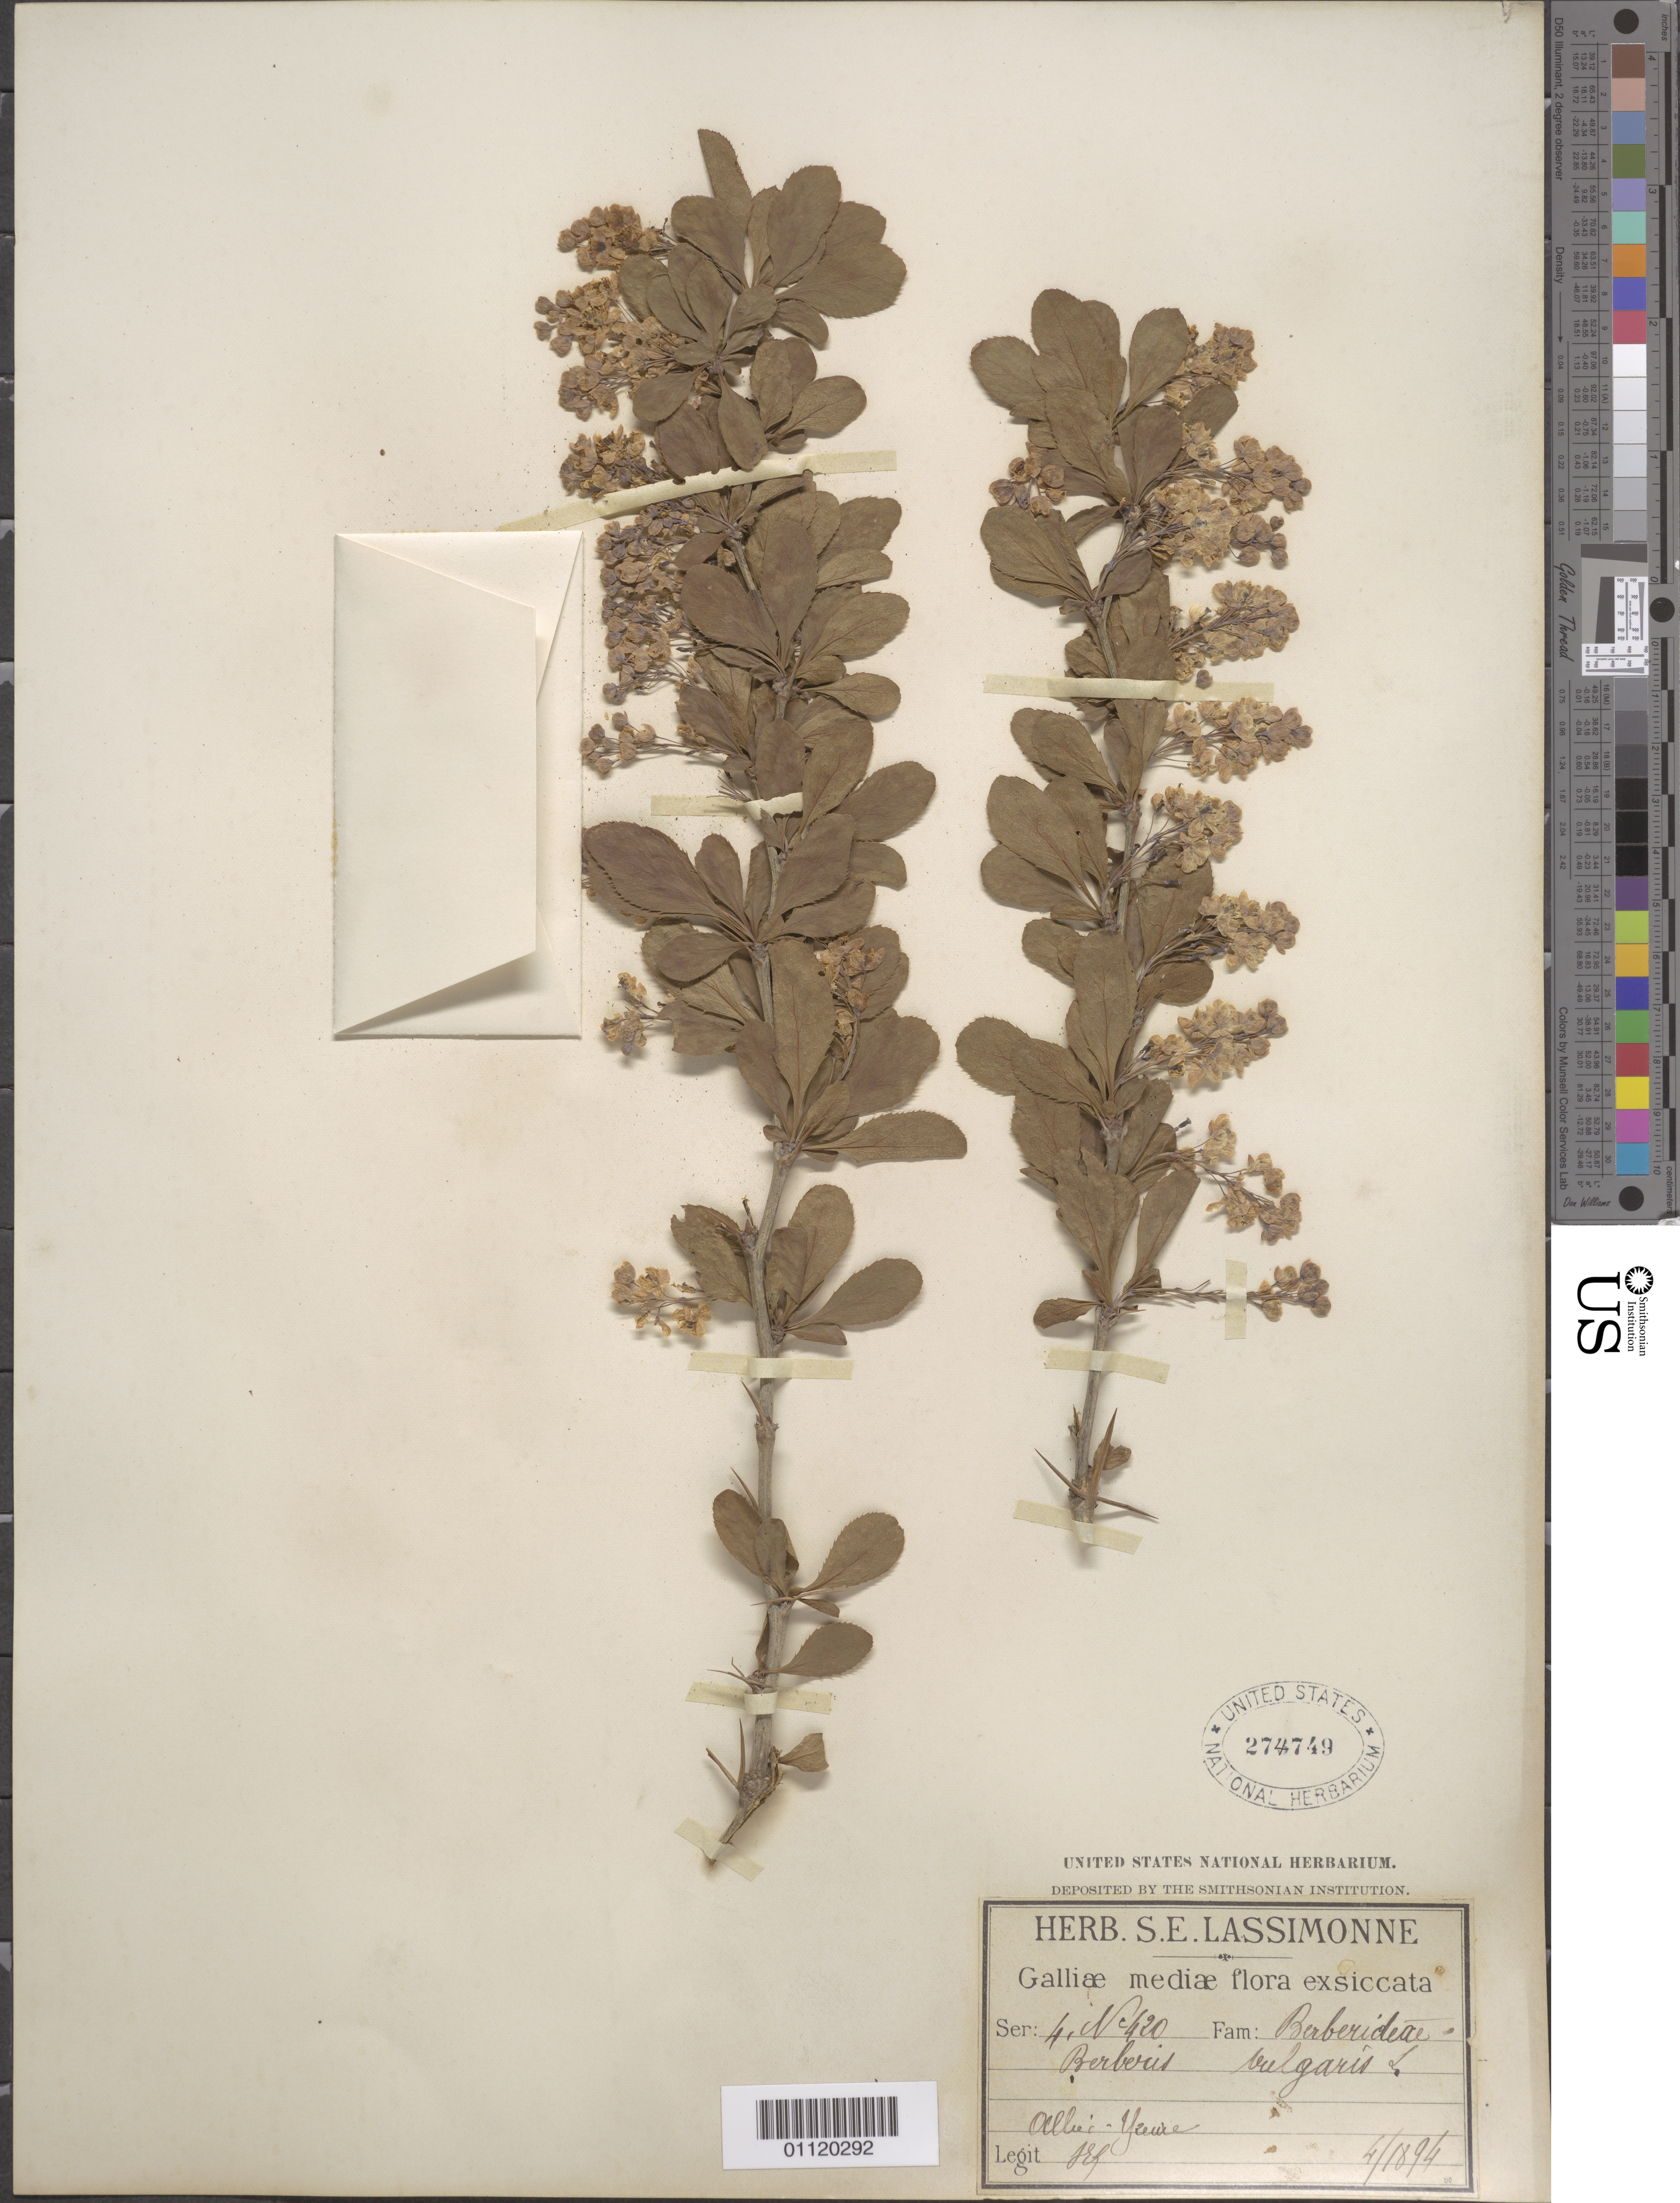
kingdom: Plantae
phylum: Tracheophyta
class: Magnoliopsida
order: Ranunculales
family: Berberidaceae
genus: Berberis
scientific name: Berberis vulgaris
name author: L.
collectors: S. Lassimonne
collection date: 1894-04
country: France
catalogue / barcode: US 274749